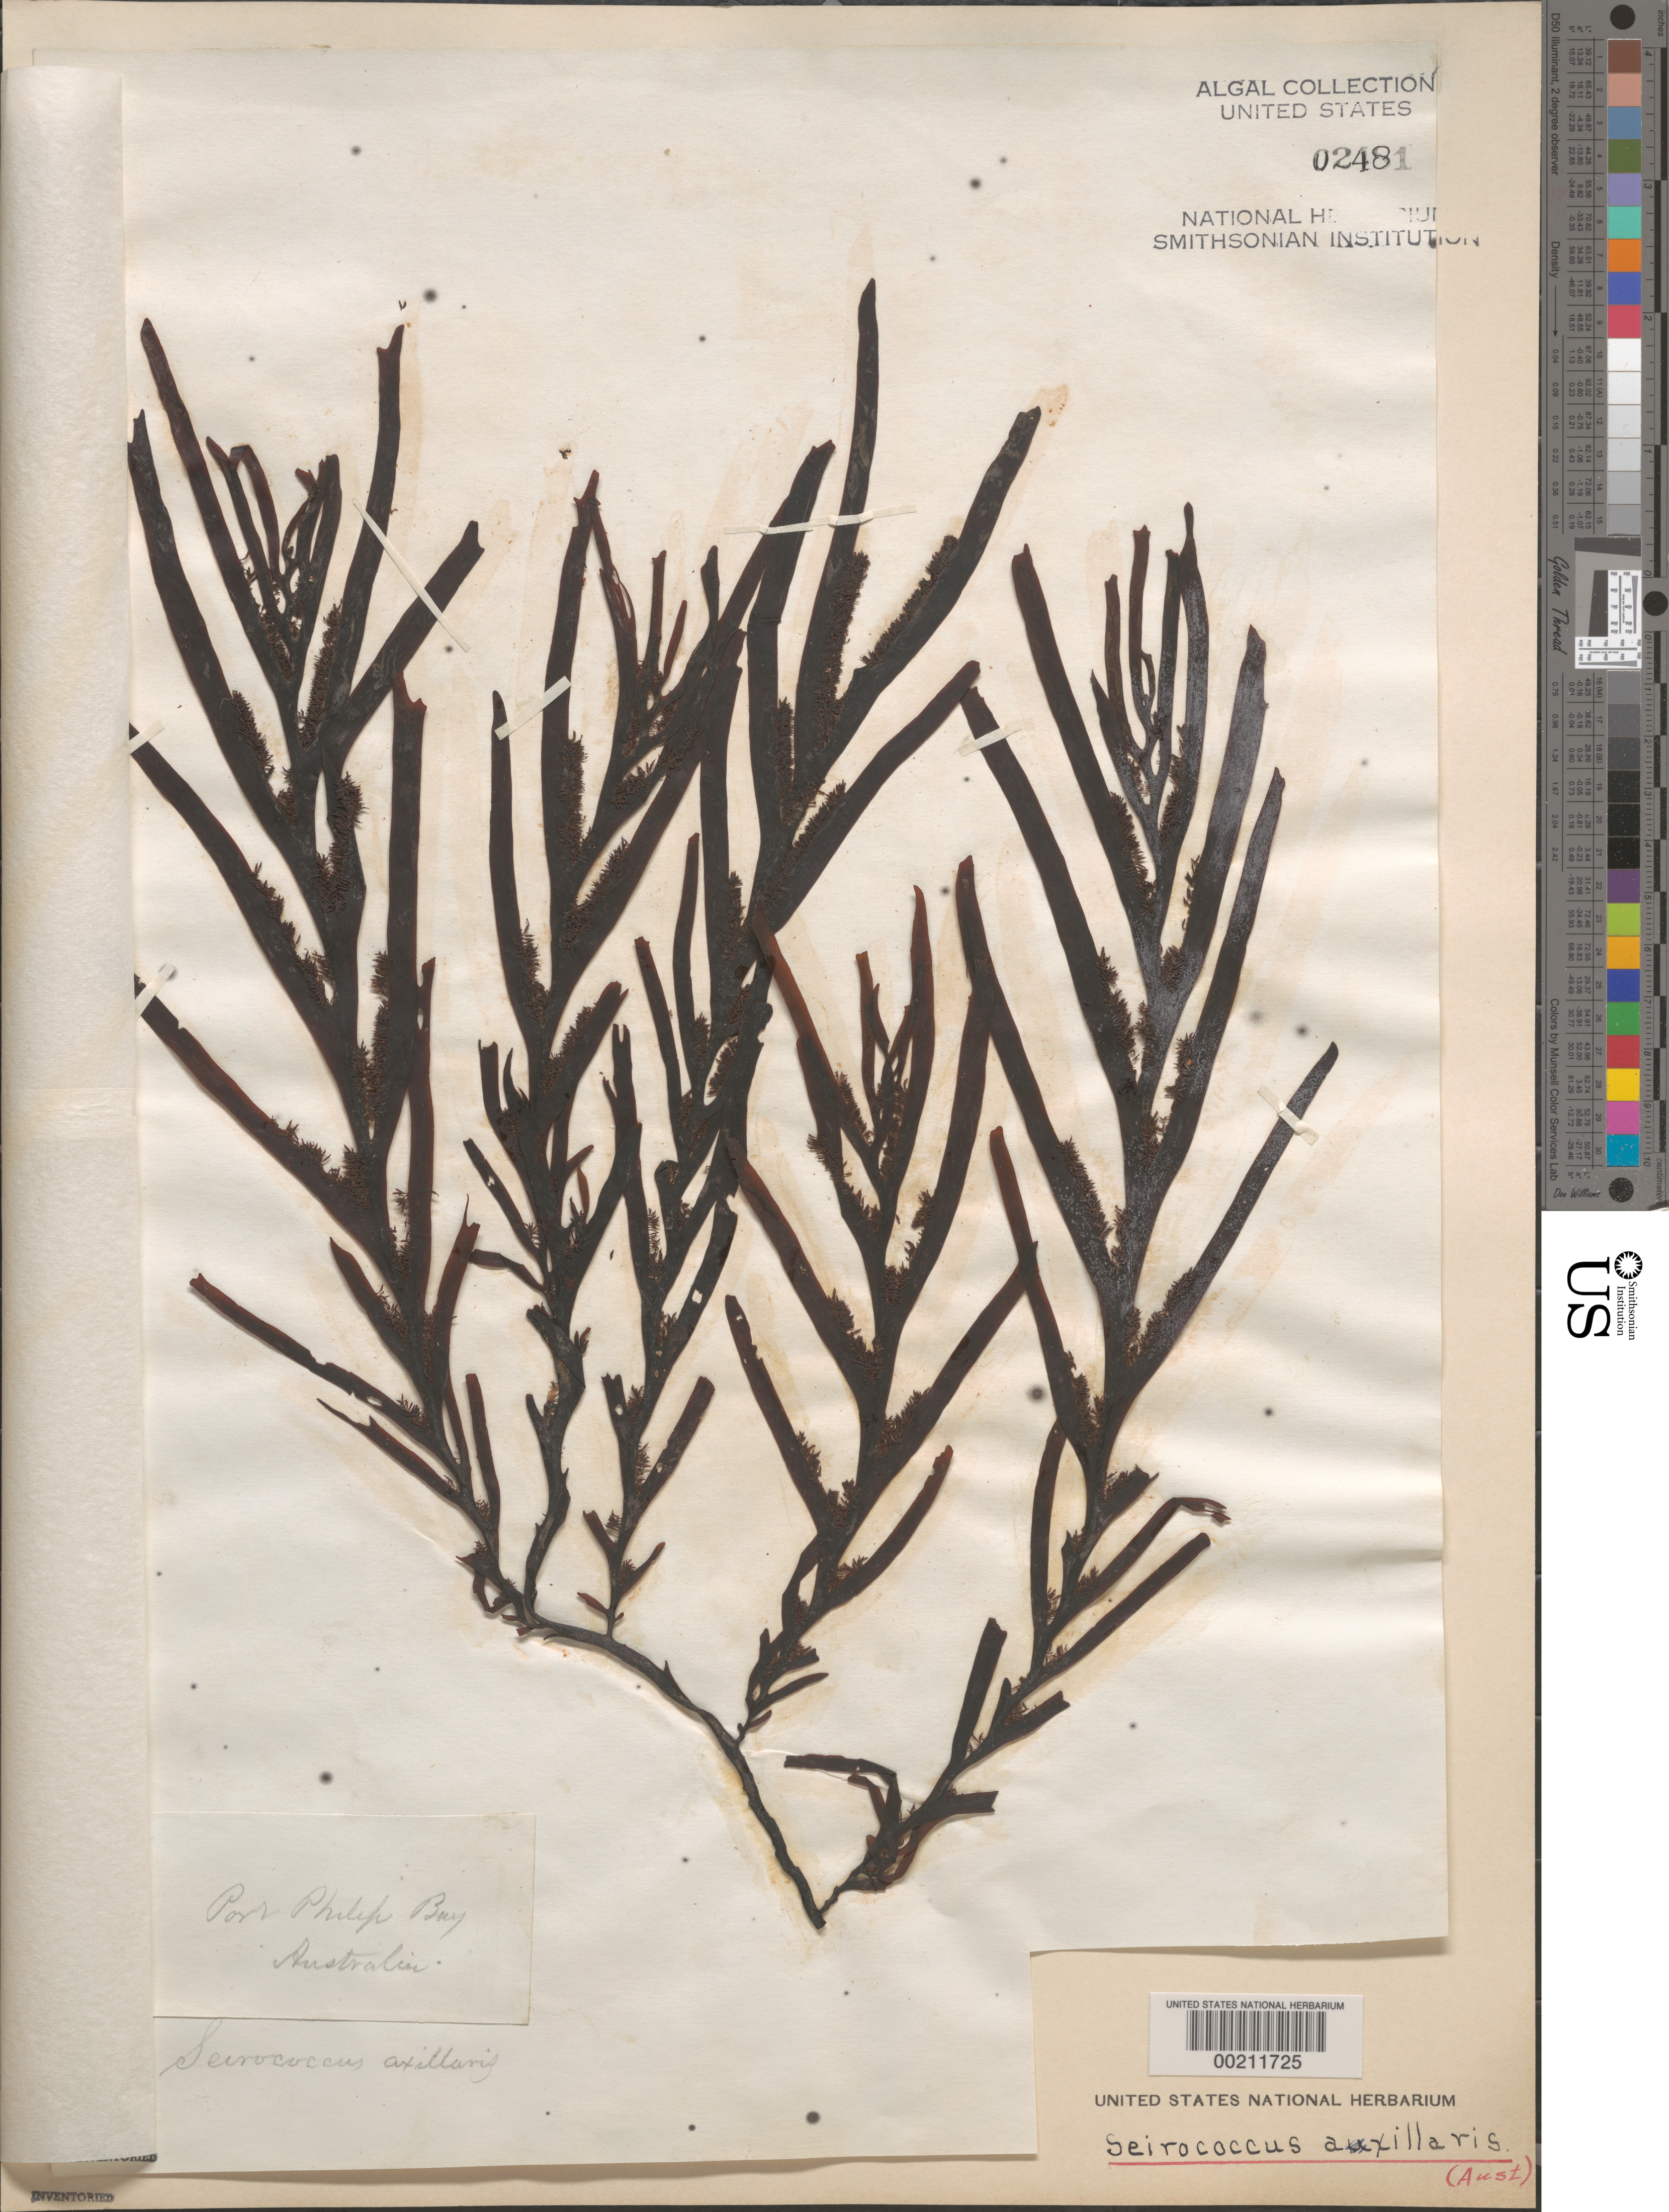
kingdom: Chromista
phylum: Ochrophyta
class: Phaeophyceae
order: Fucales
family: Seirococcaceae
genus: Seirococcus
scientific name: Seirococcus axillaris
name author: (R.Brown ex Turner) Greville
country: Australia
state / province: Victoria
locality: Port Phillip Bay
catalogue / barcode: US 2481